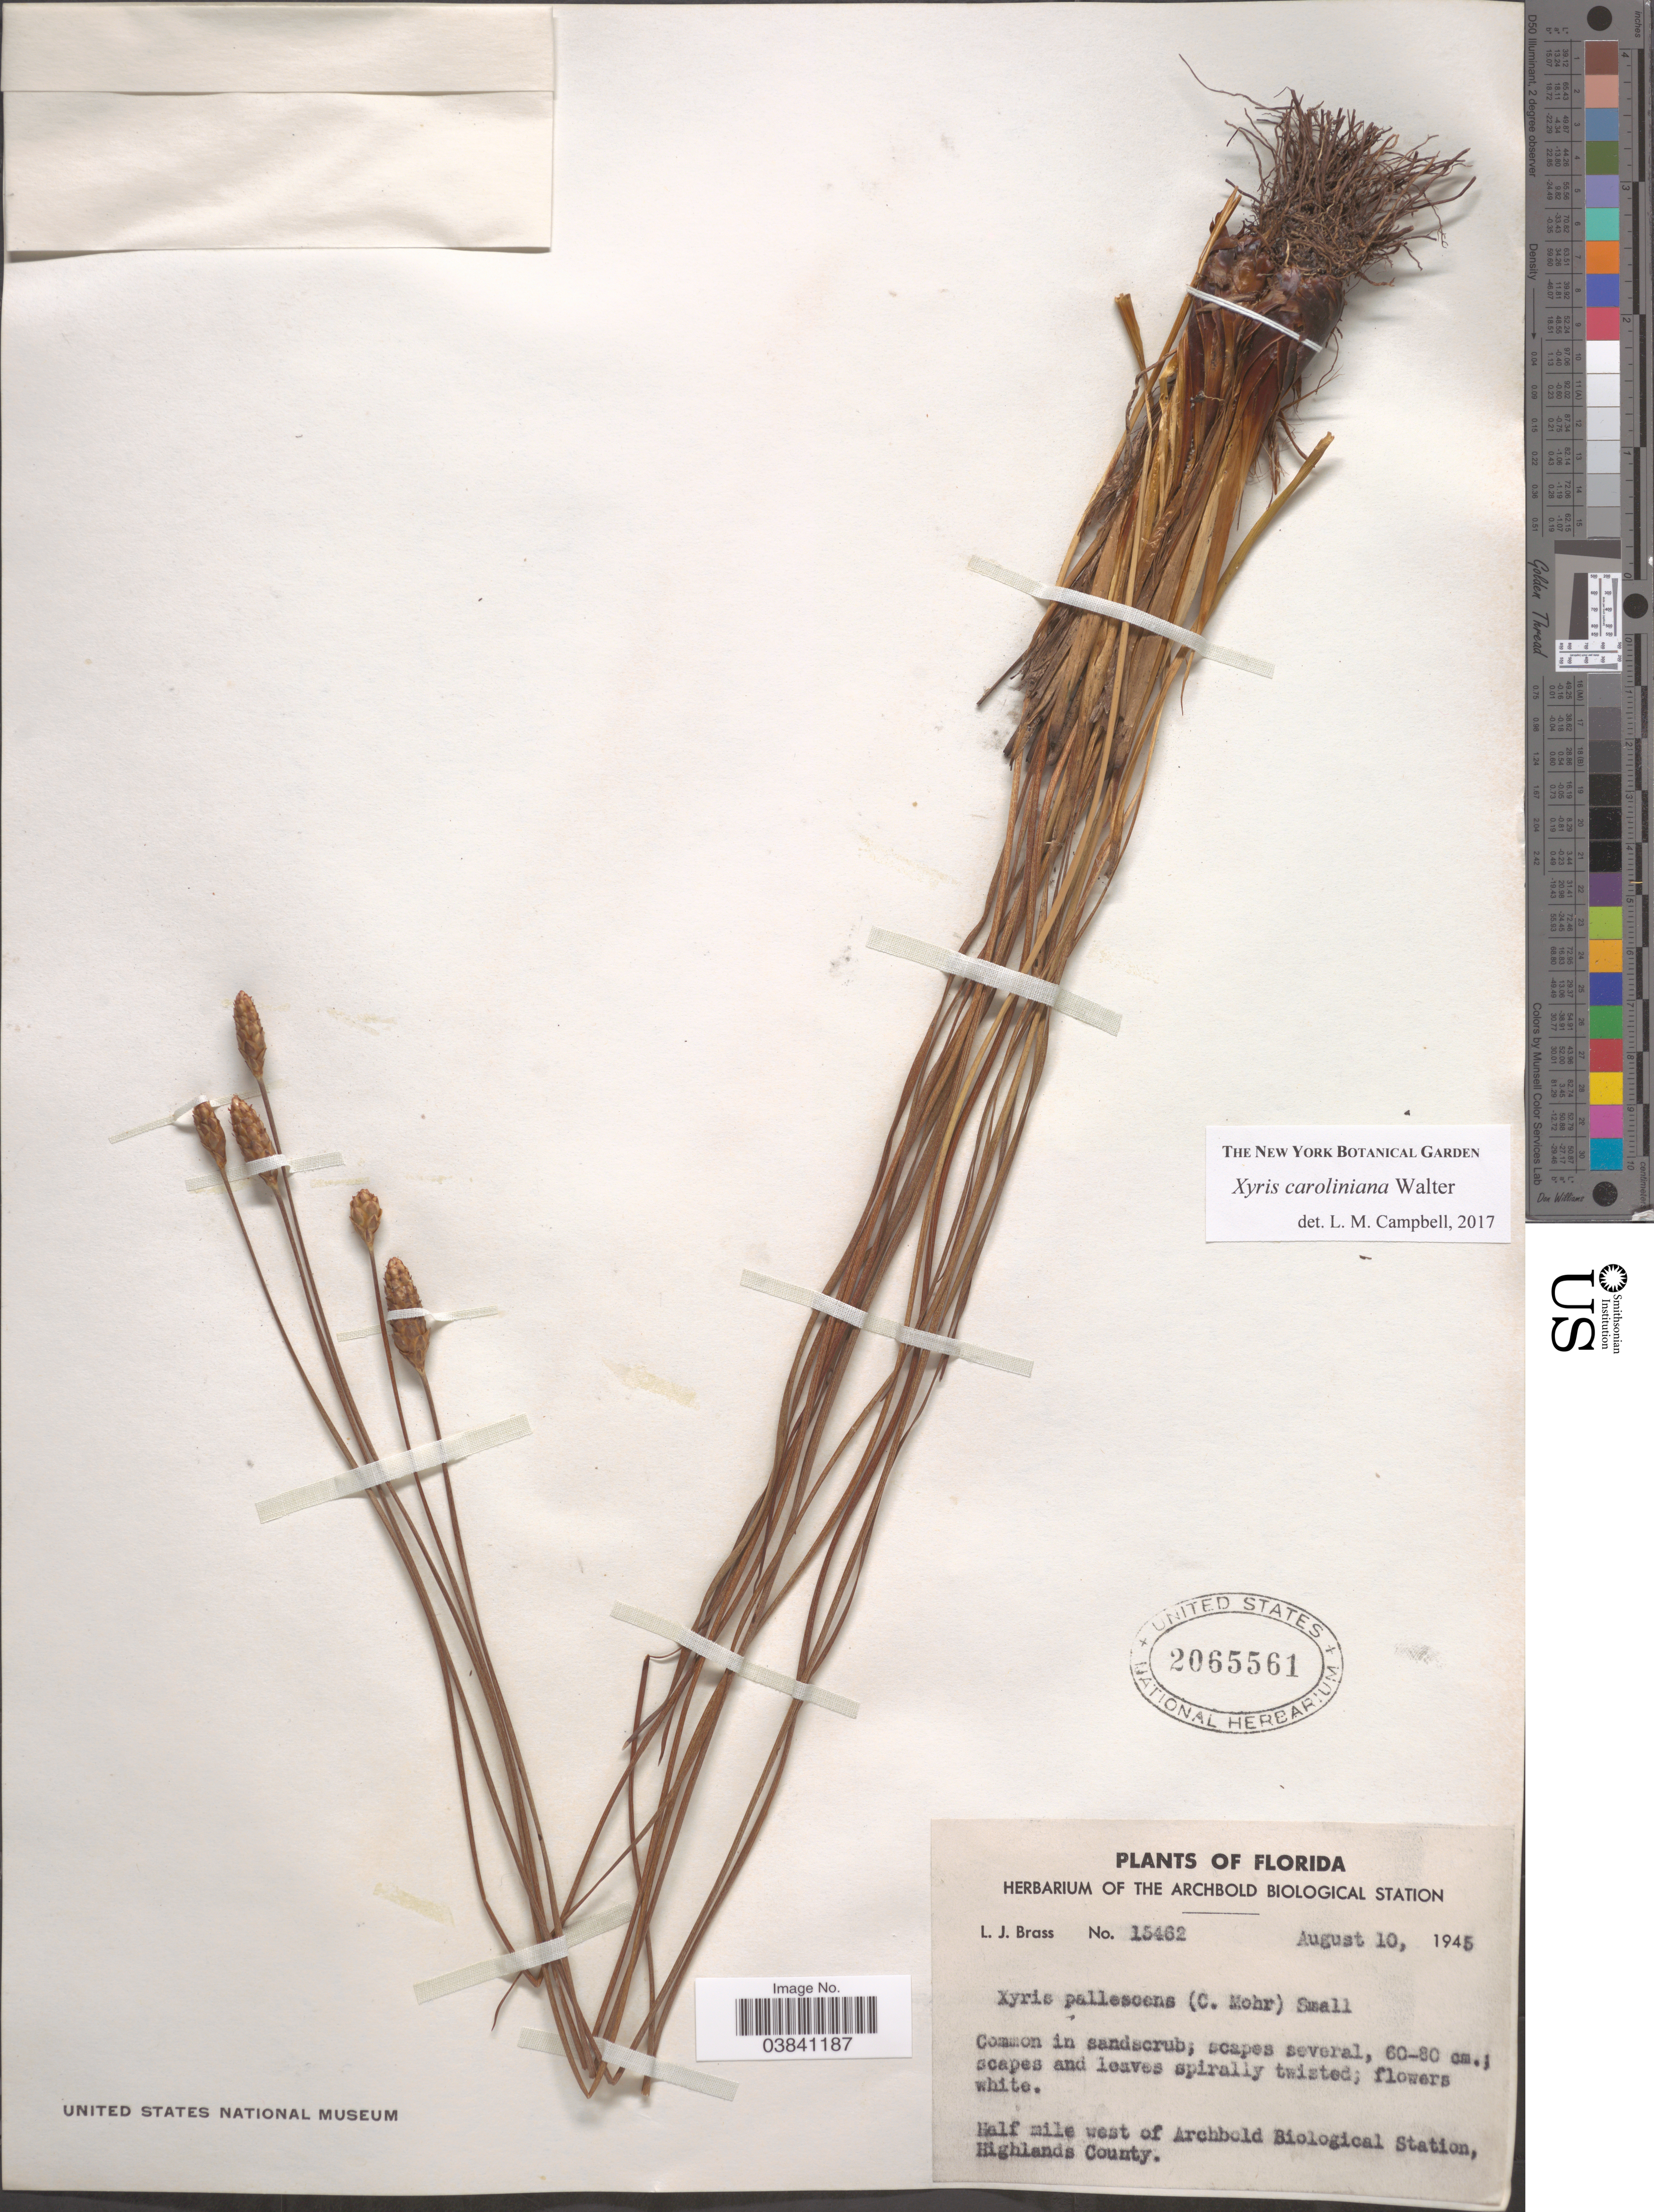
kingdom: Plantae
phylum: Tracheophyta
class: Liliopsida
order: Poales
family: Xyridaceae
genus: Xyris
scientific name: Xyris caroliniana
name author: Walter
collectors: L. J. Brass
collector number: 15462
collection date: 1945-08-10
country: United States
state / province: Florida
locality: Half mile west of Archbold Biological Station, Highlands County.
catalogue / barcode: US 2065561